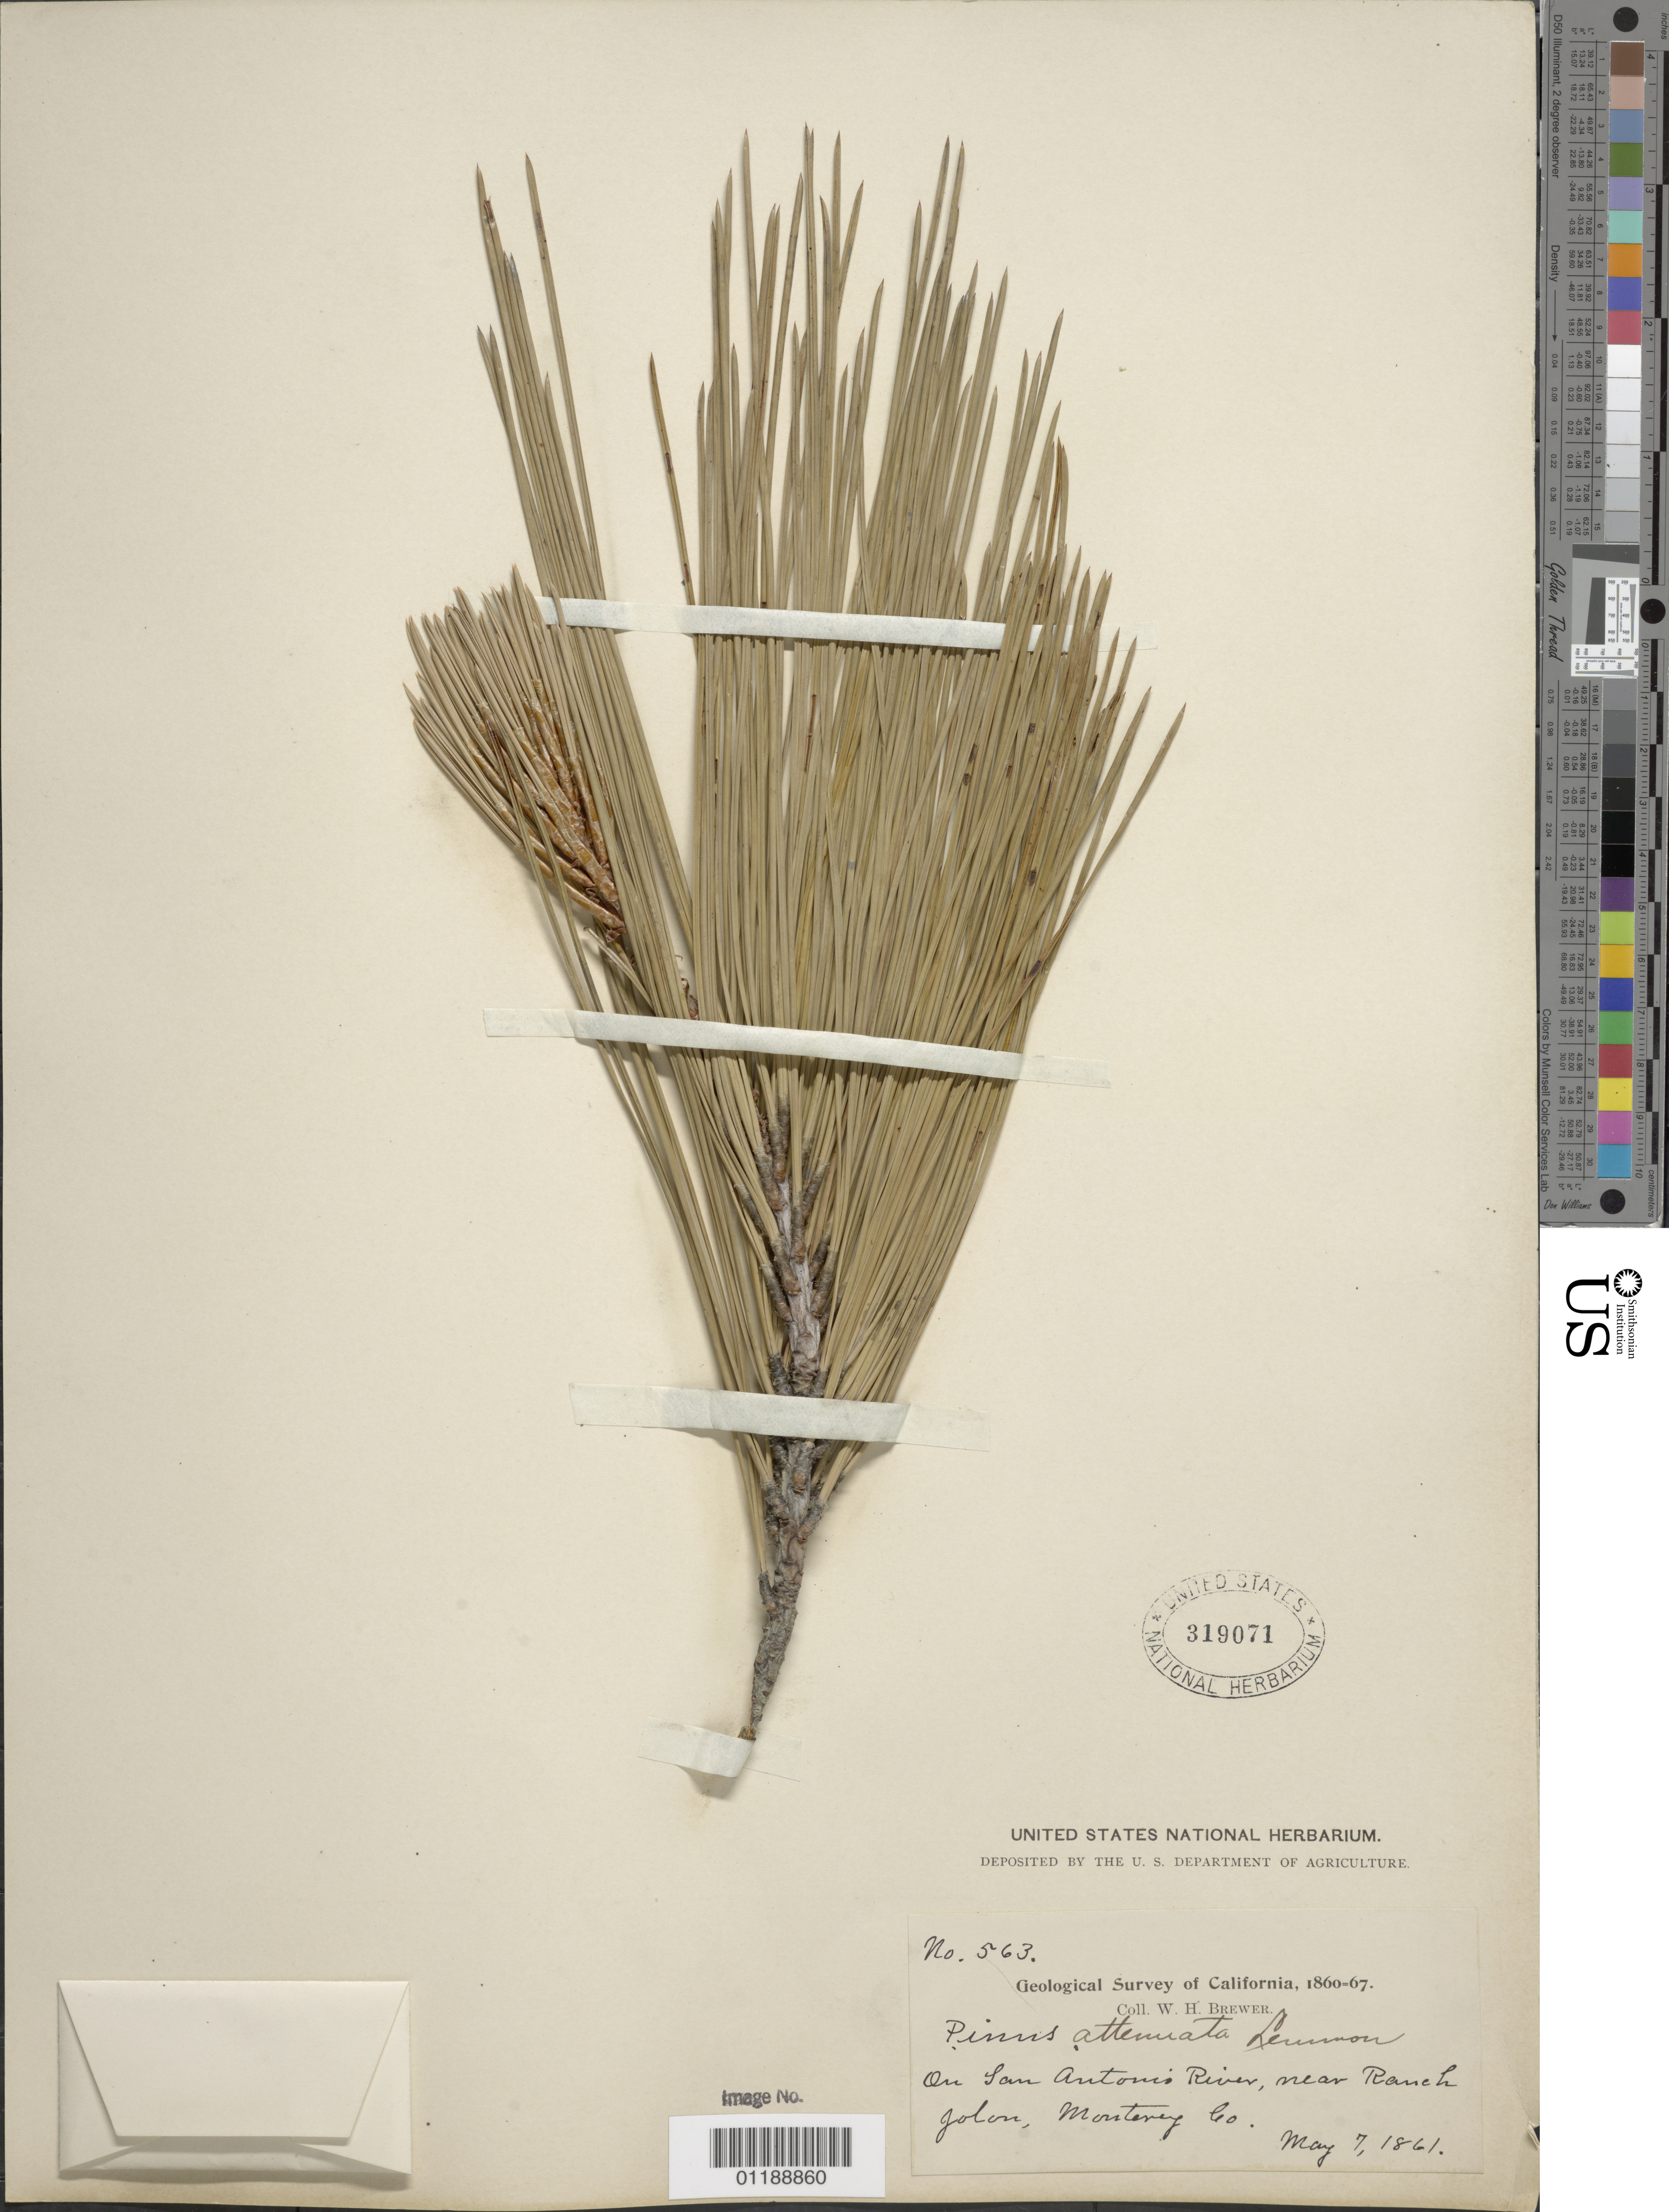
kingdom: Plantae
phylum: Tracheophyta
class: Pinopsida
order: Pinales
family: Pinaceae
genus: Pinus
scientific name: Pinus attenuata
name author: Lemmon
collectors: W. H. Brewer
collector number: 563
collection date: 1861-05-07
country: United States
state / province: California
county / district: Monterey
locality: On San Antonio River, near Ranch Jolon.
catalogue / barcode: US 319071